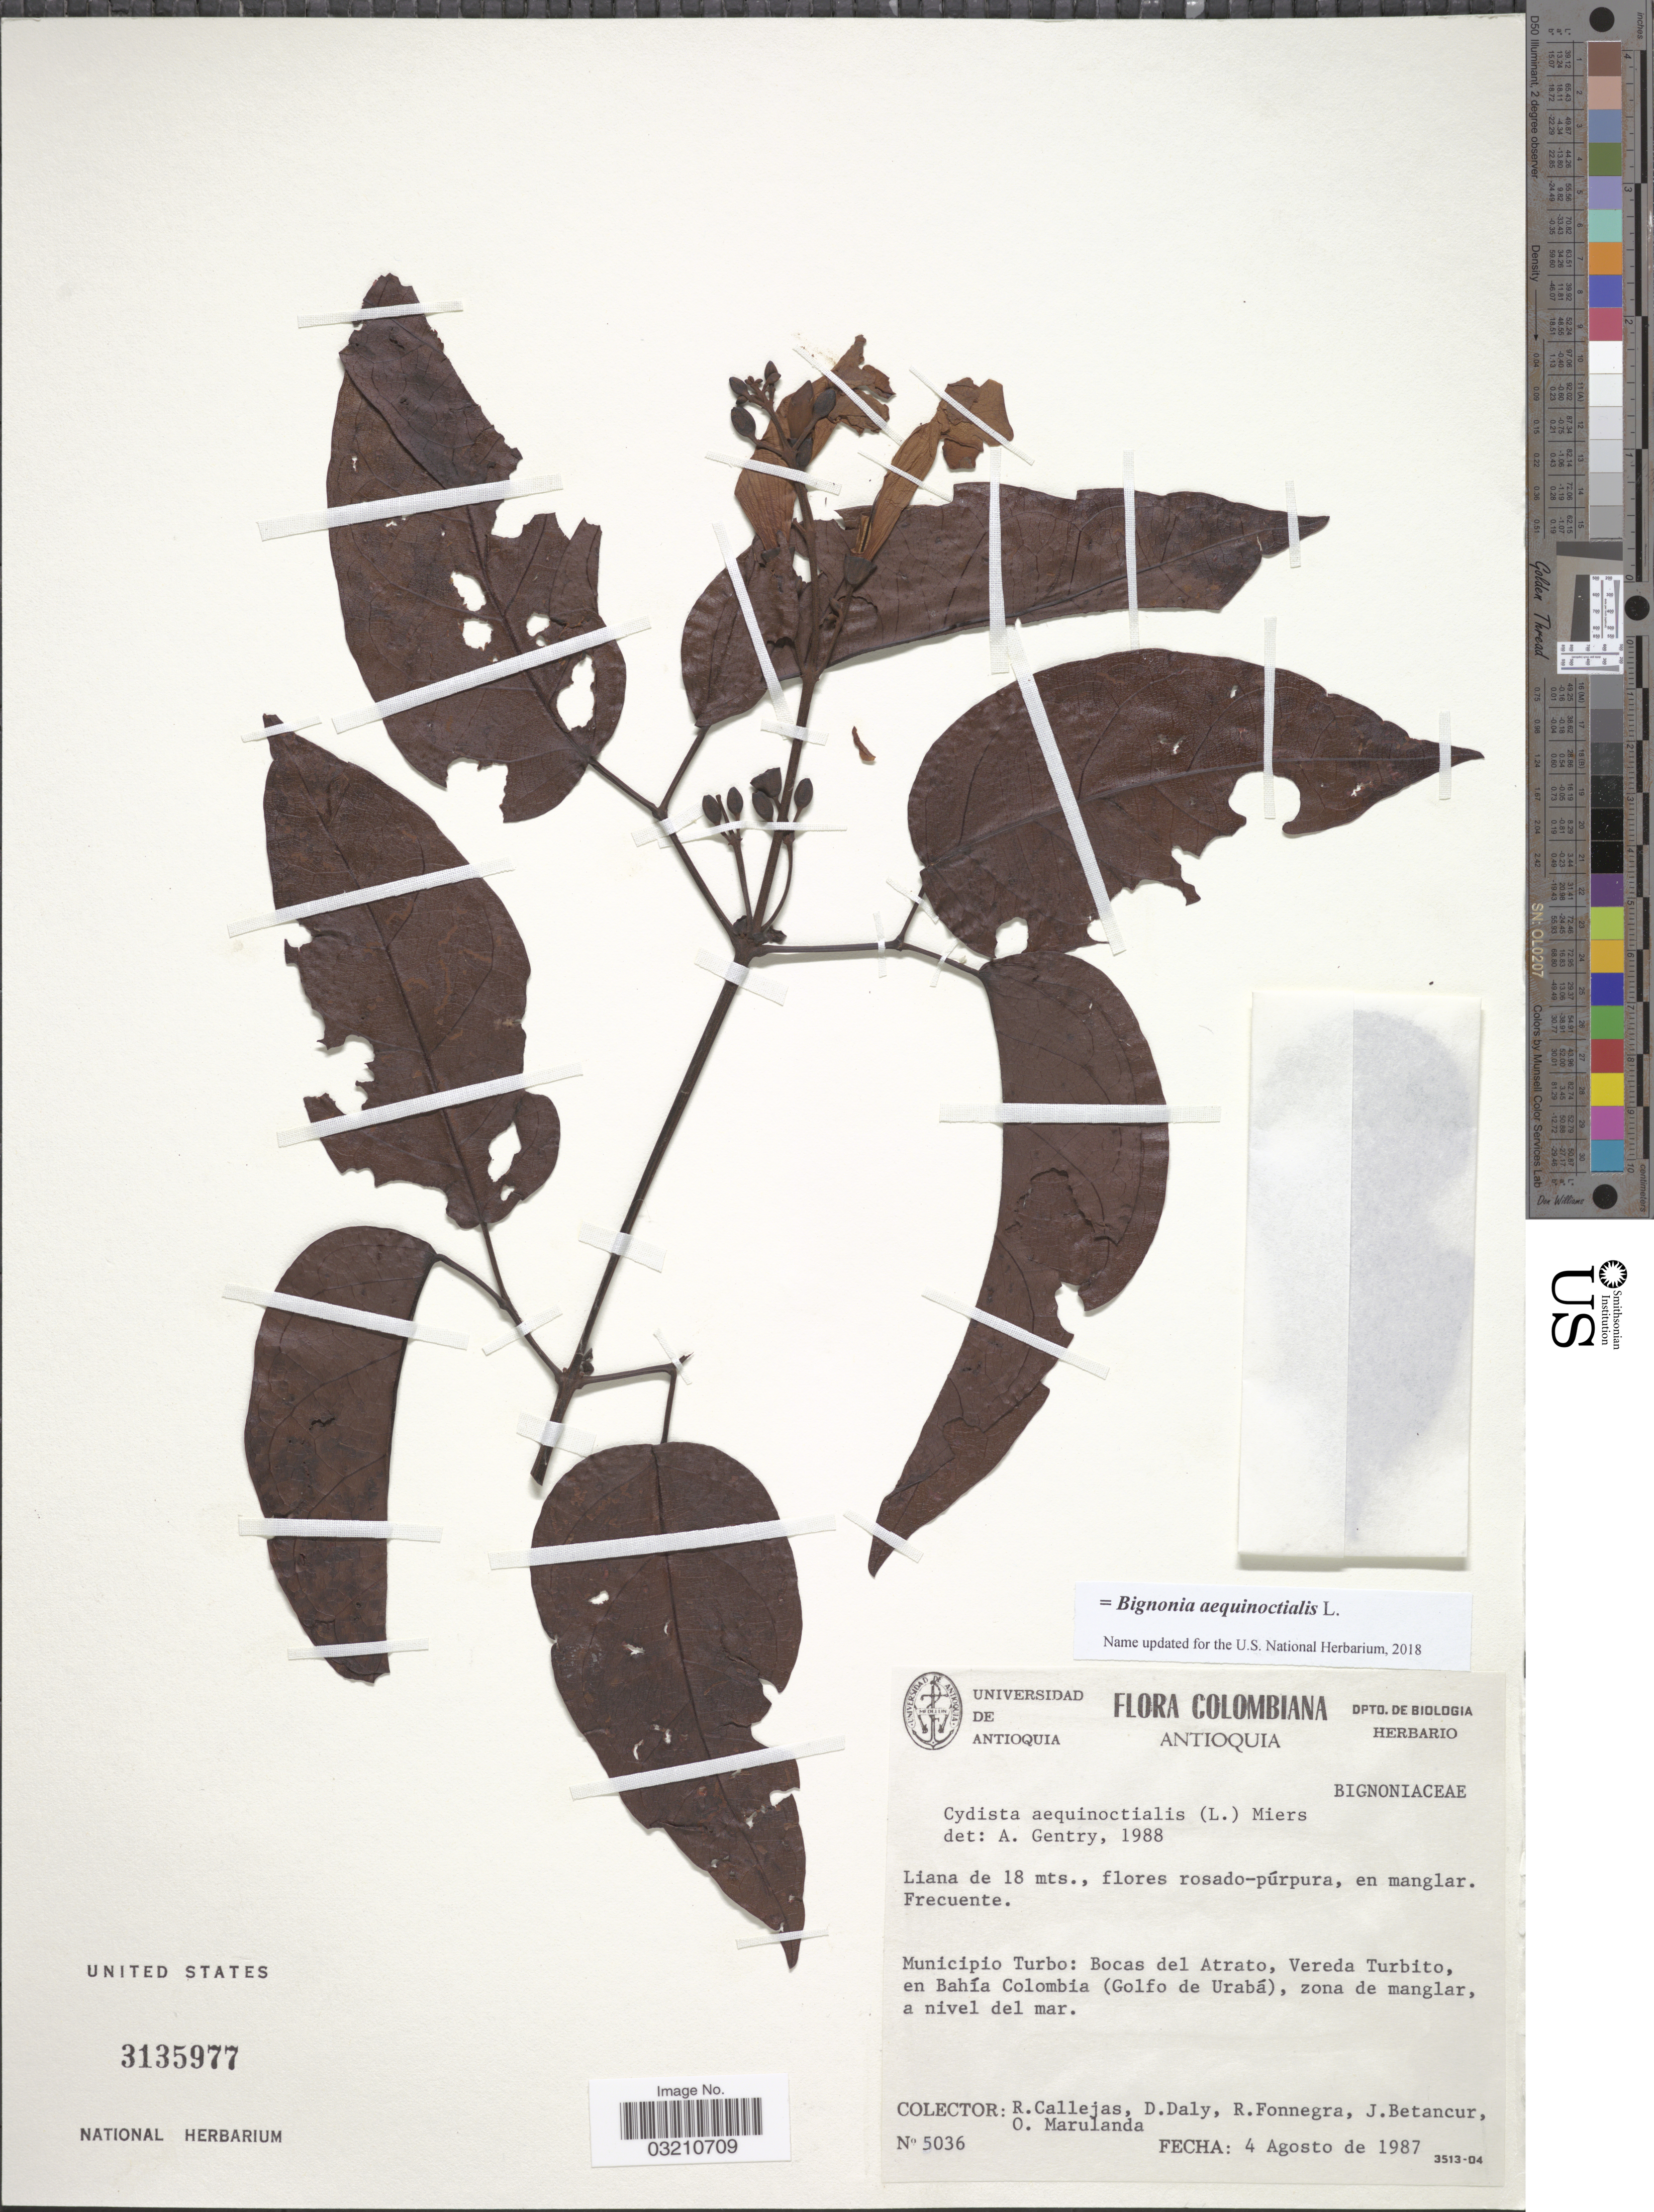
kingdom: Plantae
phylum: Tracheophyta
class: Magnoliopsida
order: Lamiales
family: Bignoniaceae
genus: Bignonia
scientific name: Bignonia aequinoctialis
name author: L.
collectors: R. Callejas, D. C. Daly, J. Betancur & O. Marulanda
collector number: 5036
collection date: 1987-08-04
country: Colombia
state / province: Antioquia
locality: Municipio Turbo: Bocas del Atrato, Vereda Turbito, en Bahía Colombia (Golfo de Urabá), zona de manglar.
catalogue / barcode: US 3135977